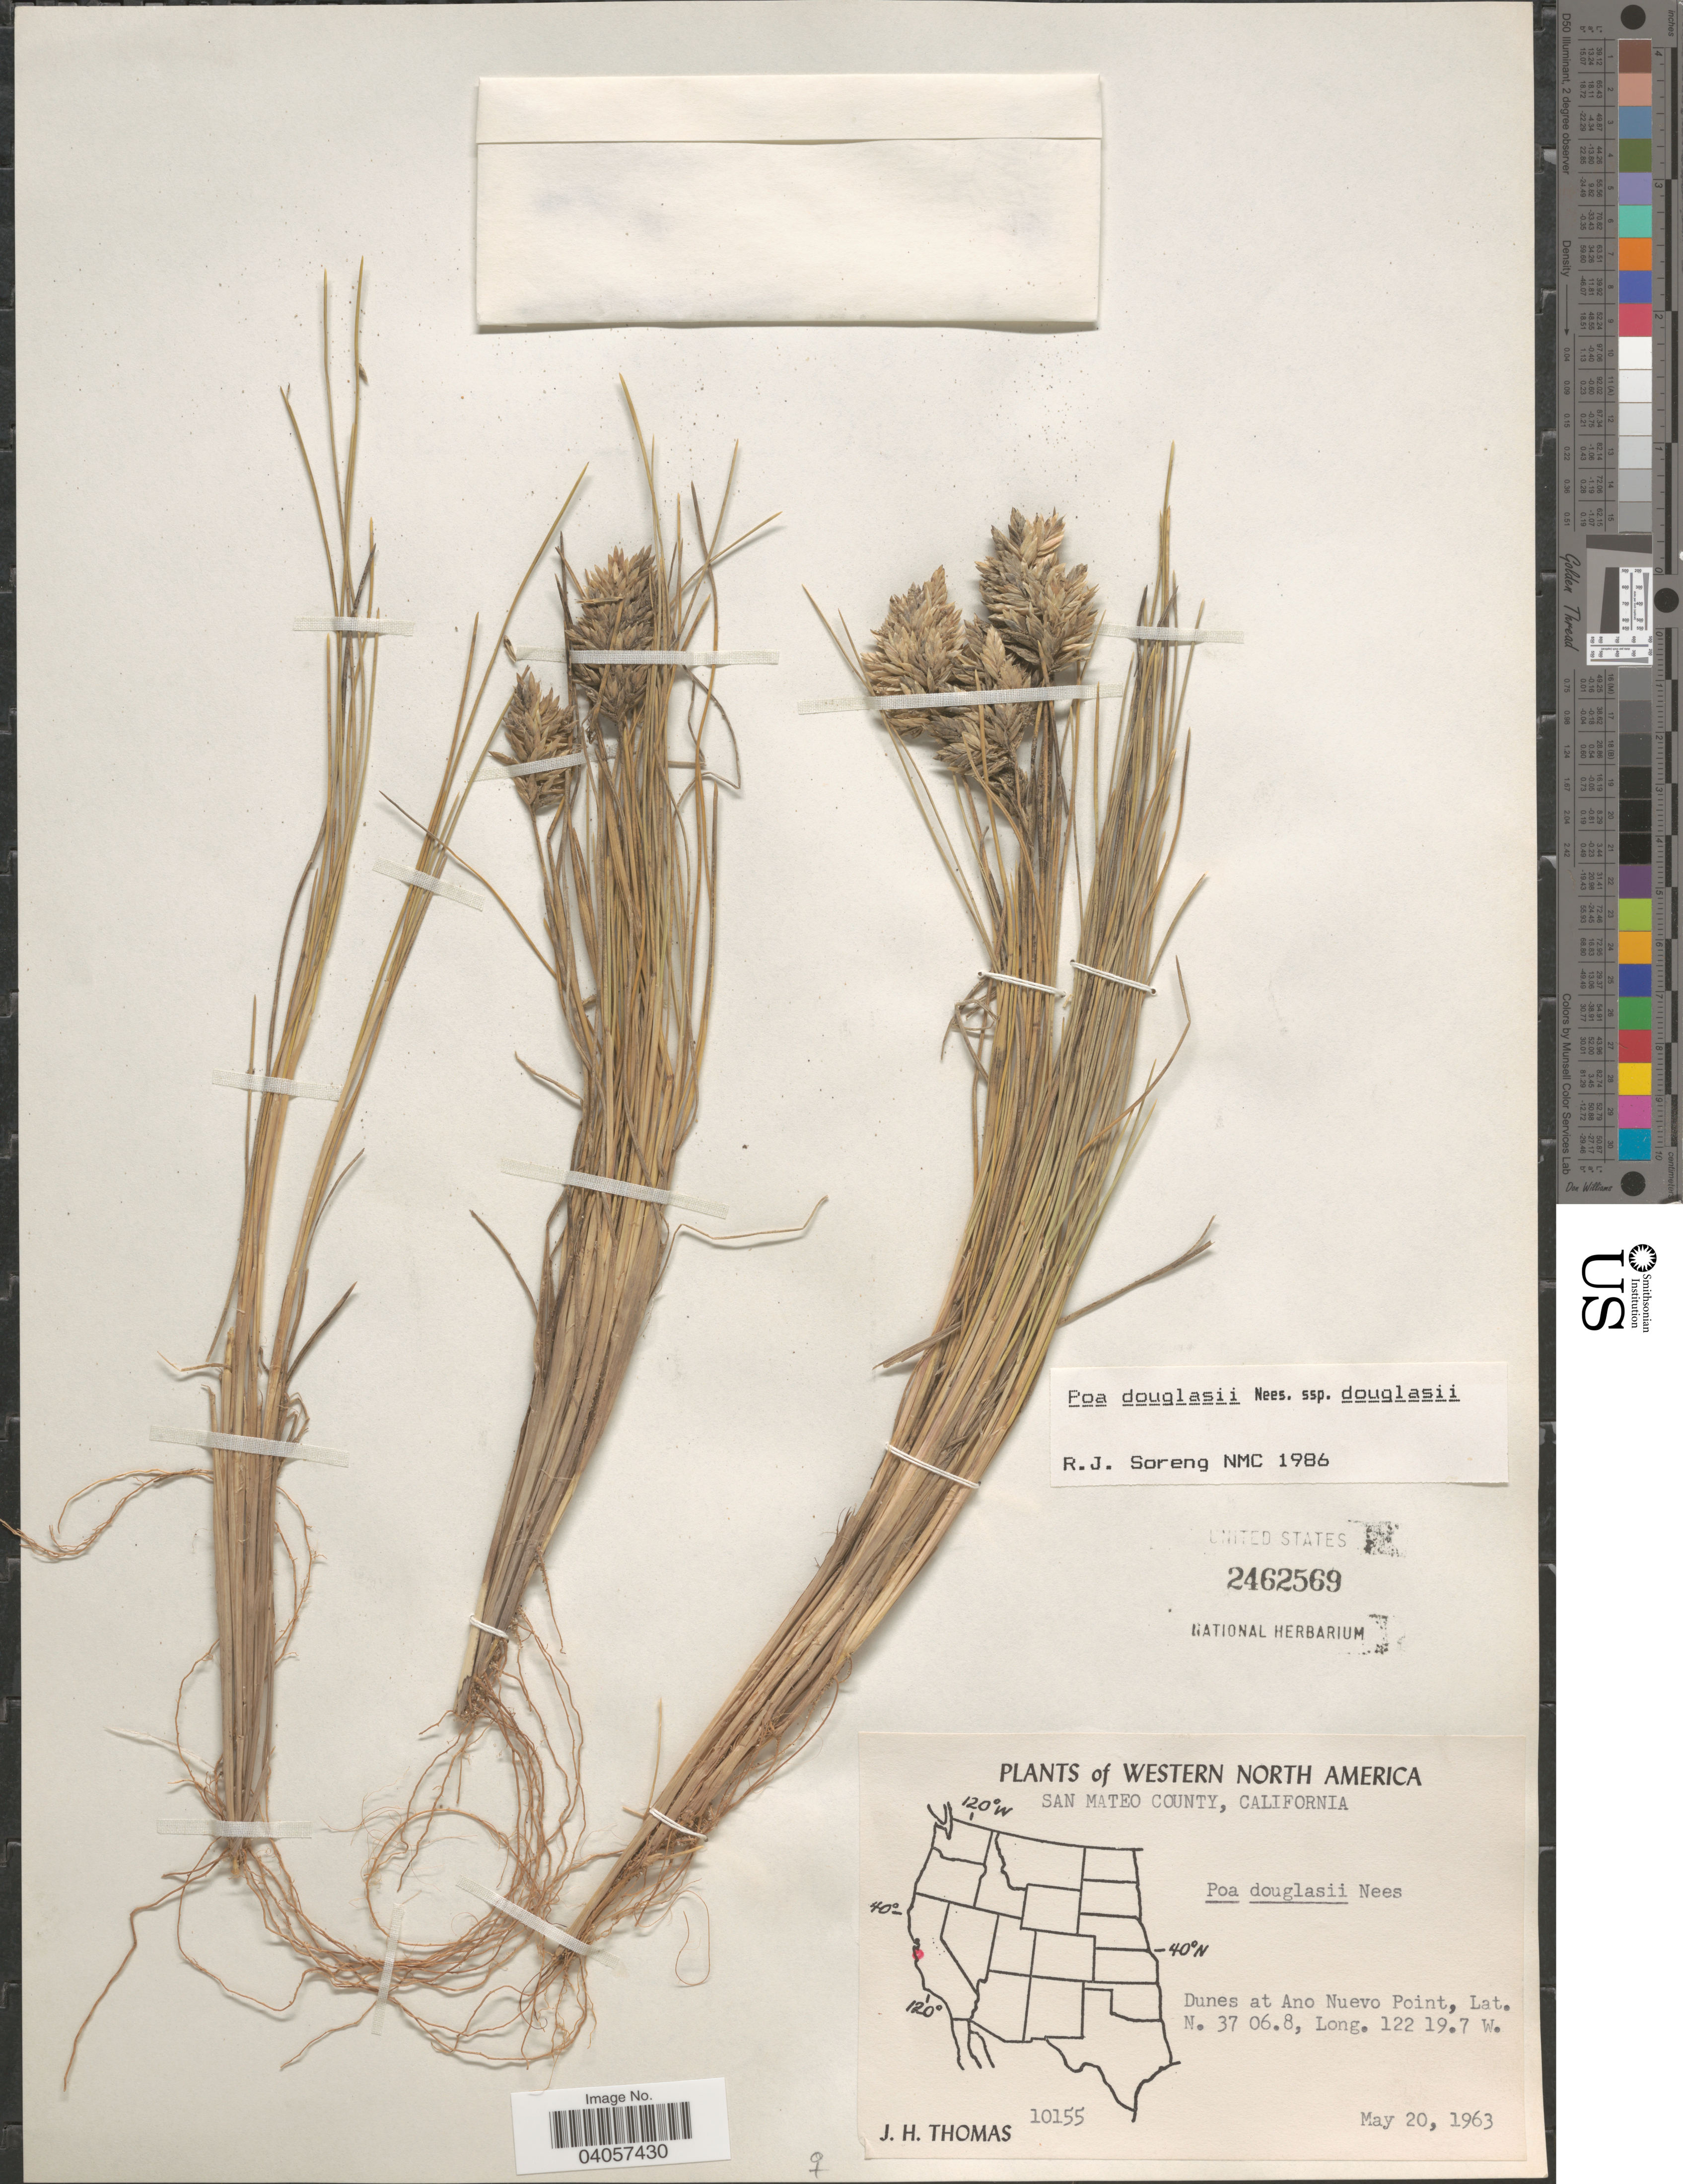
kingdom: Plantae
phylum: Tracheophyta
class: Liliopsida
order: Poales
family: Poaceae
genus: Poa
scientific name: Poa douglasii subsp. douglasii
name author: Nees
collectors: J. H. Thomas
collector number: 10155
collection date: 1963-05-20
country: United States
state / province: California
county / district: San Mateo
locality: Western North America. San Mateo County. Dunes at Ano Nuevo Point.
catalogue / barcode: US 2462569